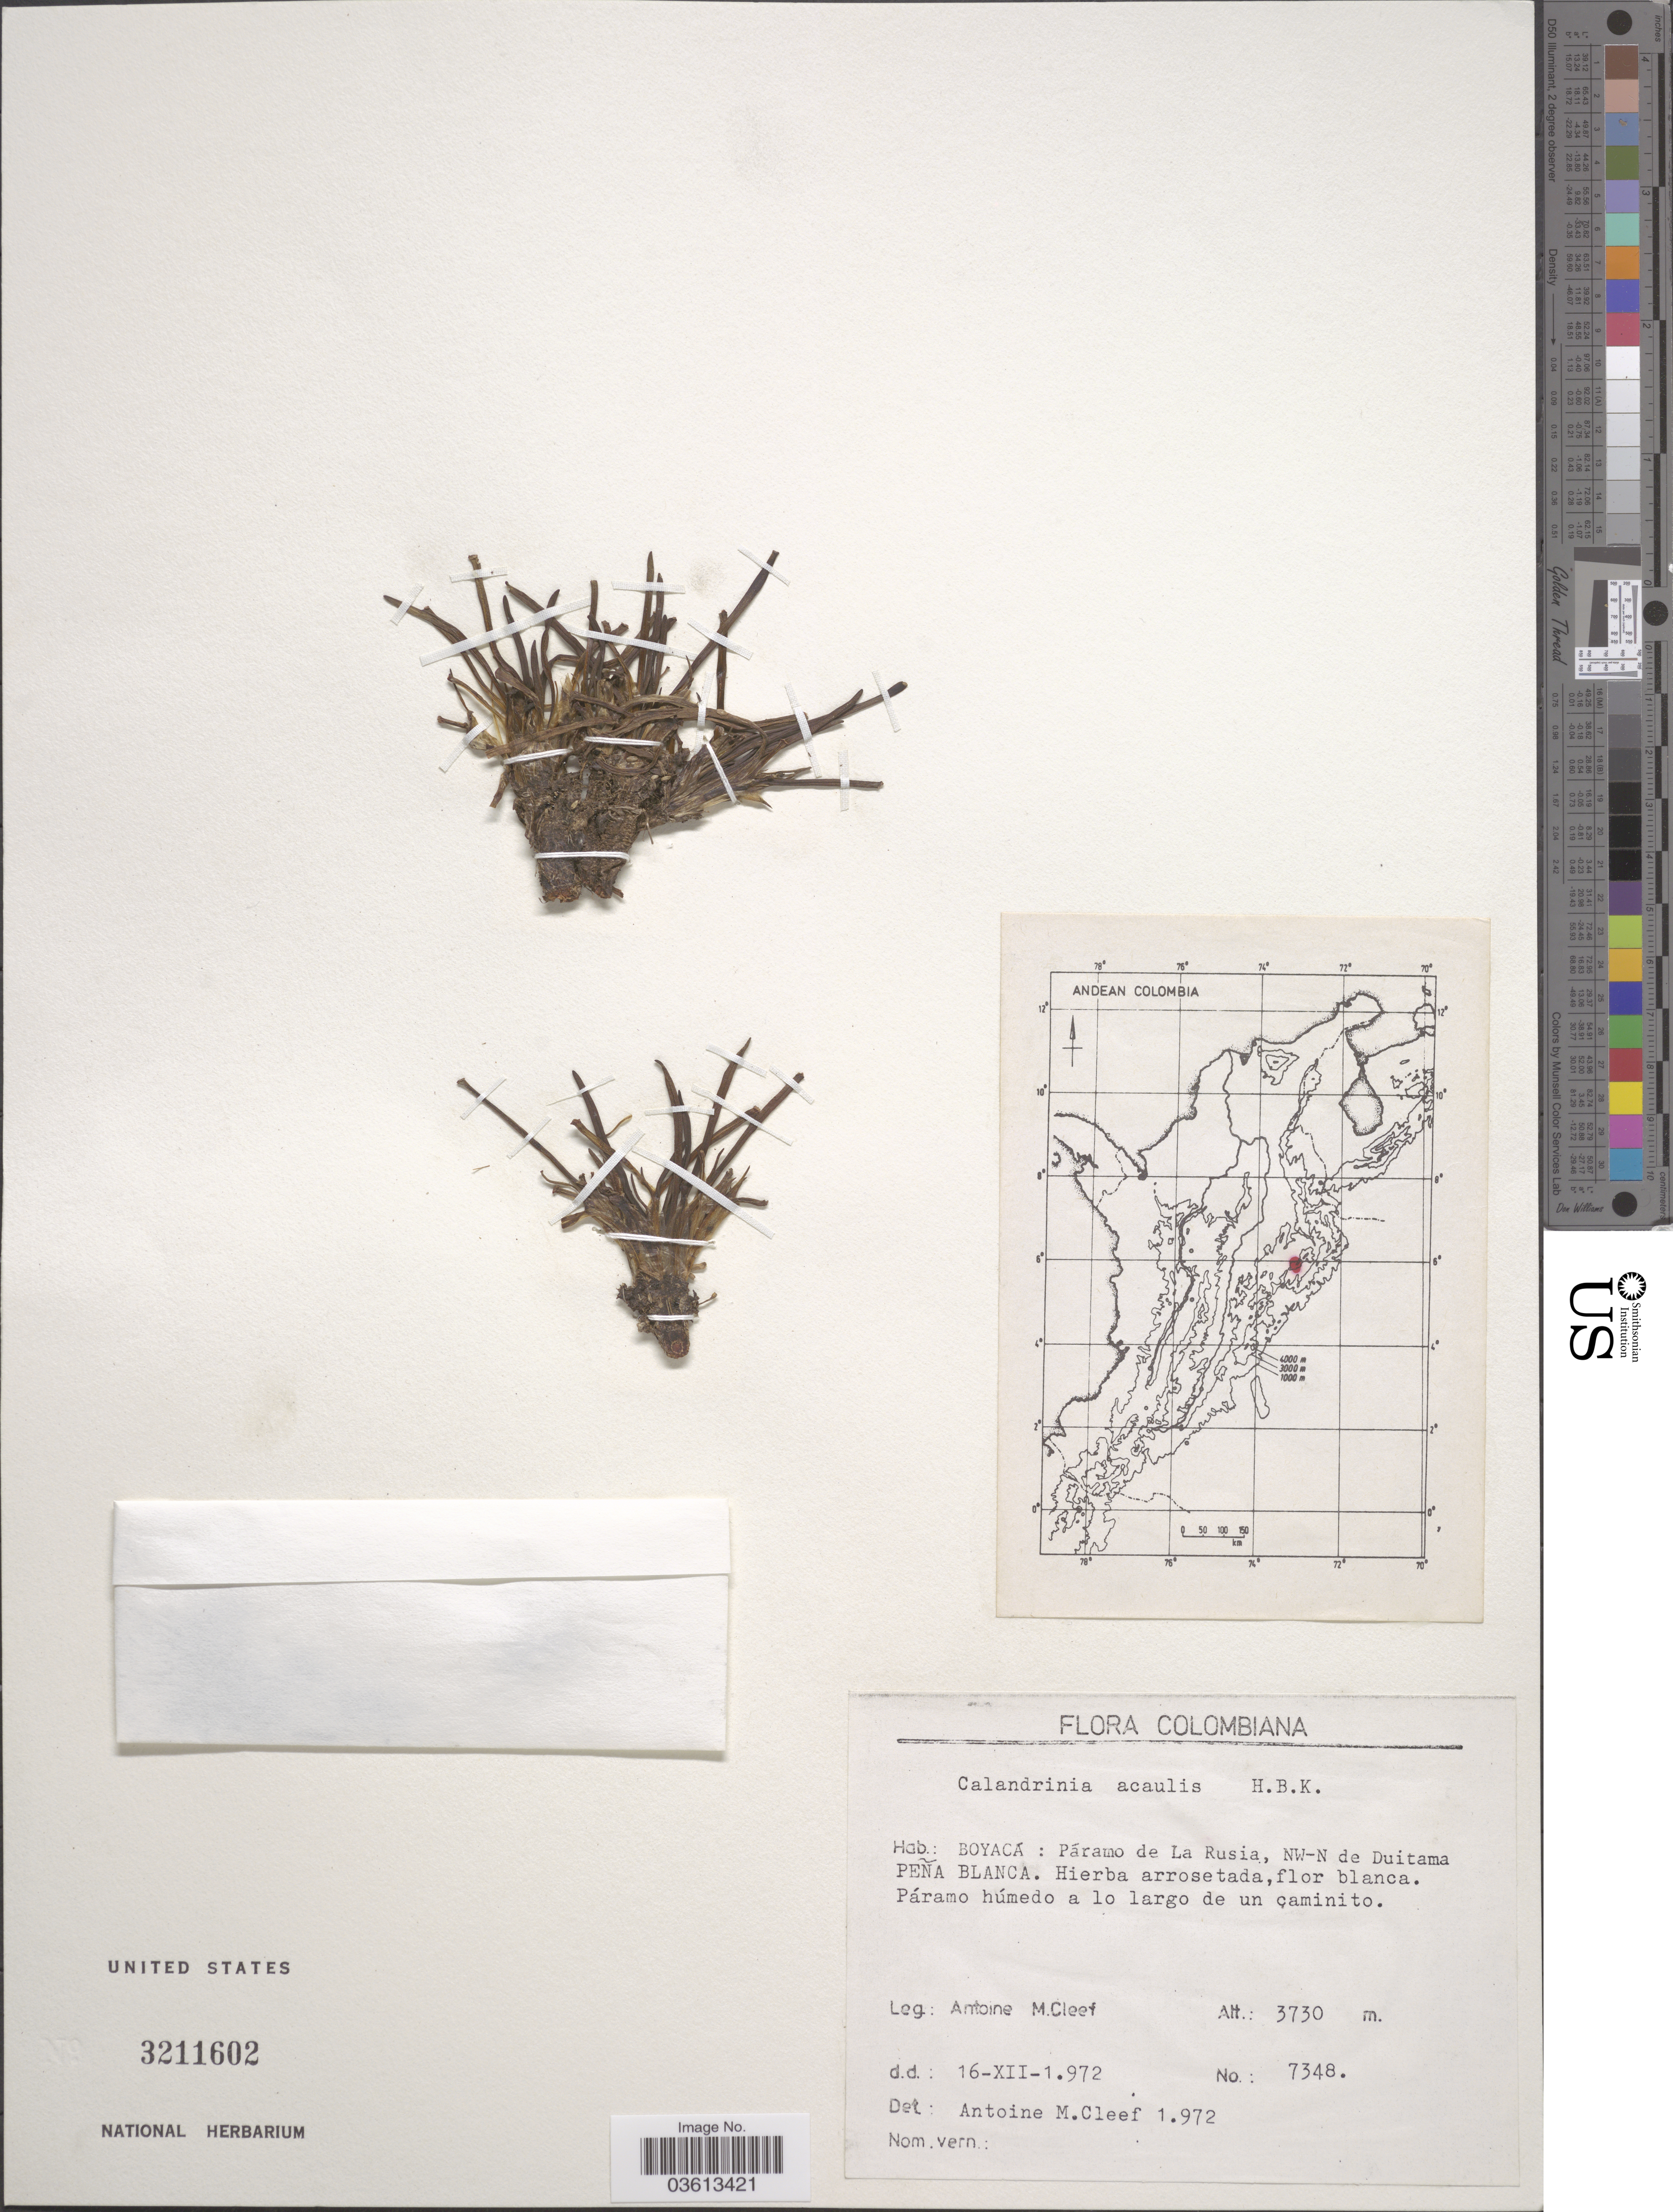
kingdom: Plantae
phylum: Tracheophyta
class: Magnoliopsida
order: Caryophyllales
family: Montiaceae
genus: Calandrinia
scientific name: Calandrinia acaulis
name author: Kunth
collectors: A. M. Cleef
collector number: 7348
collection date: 1972-12-16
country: Colombia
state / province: Boyacá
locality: Páramo de La Rusia, NW-N de Duitama Peña Blanca.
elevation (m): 3730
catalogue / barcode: US 3211602